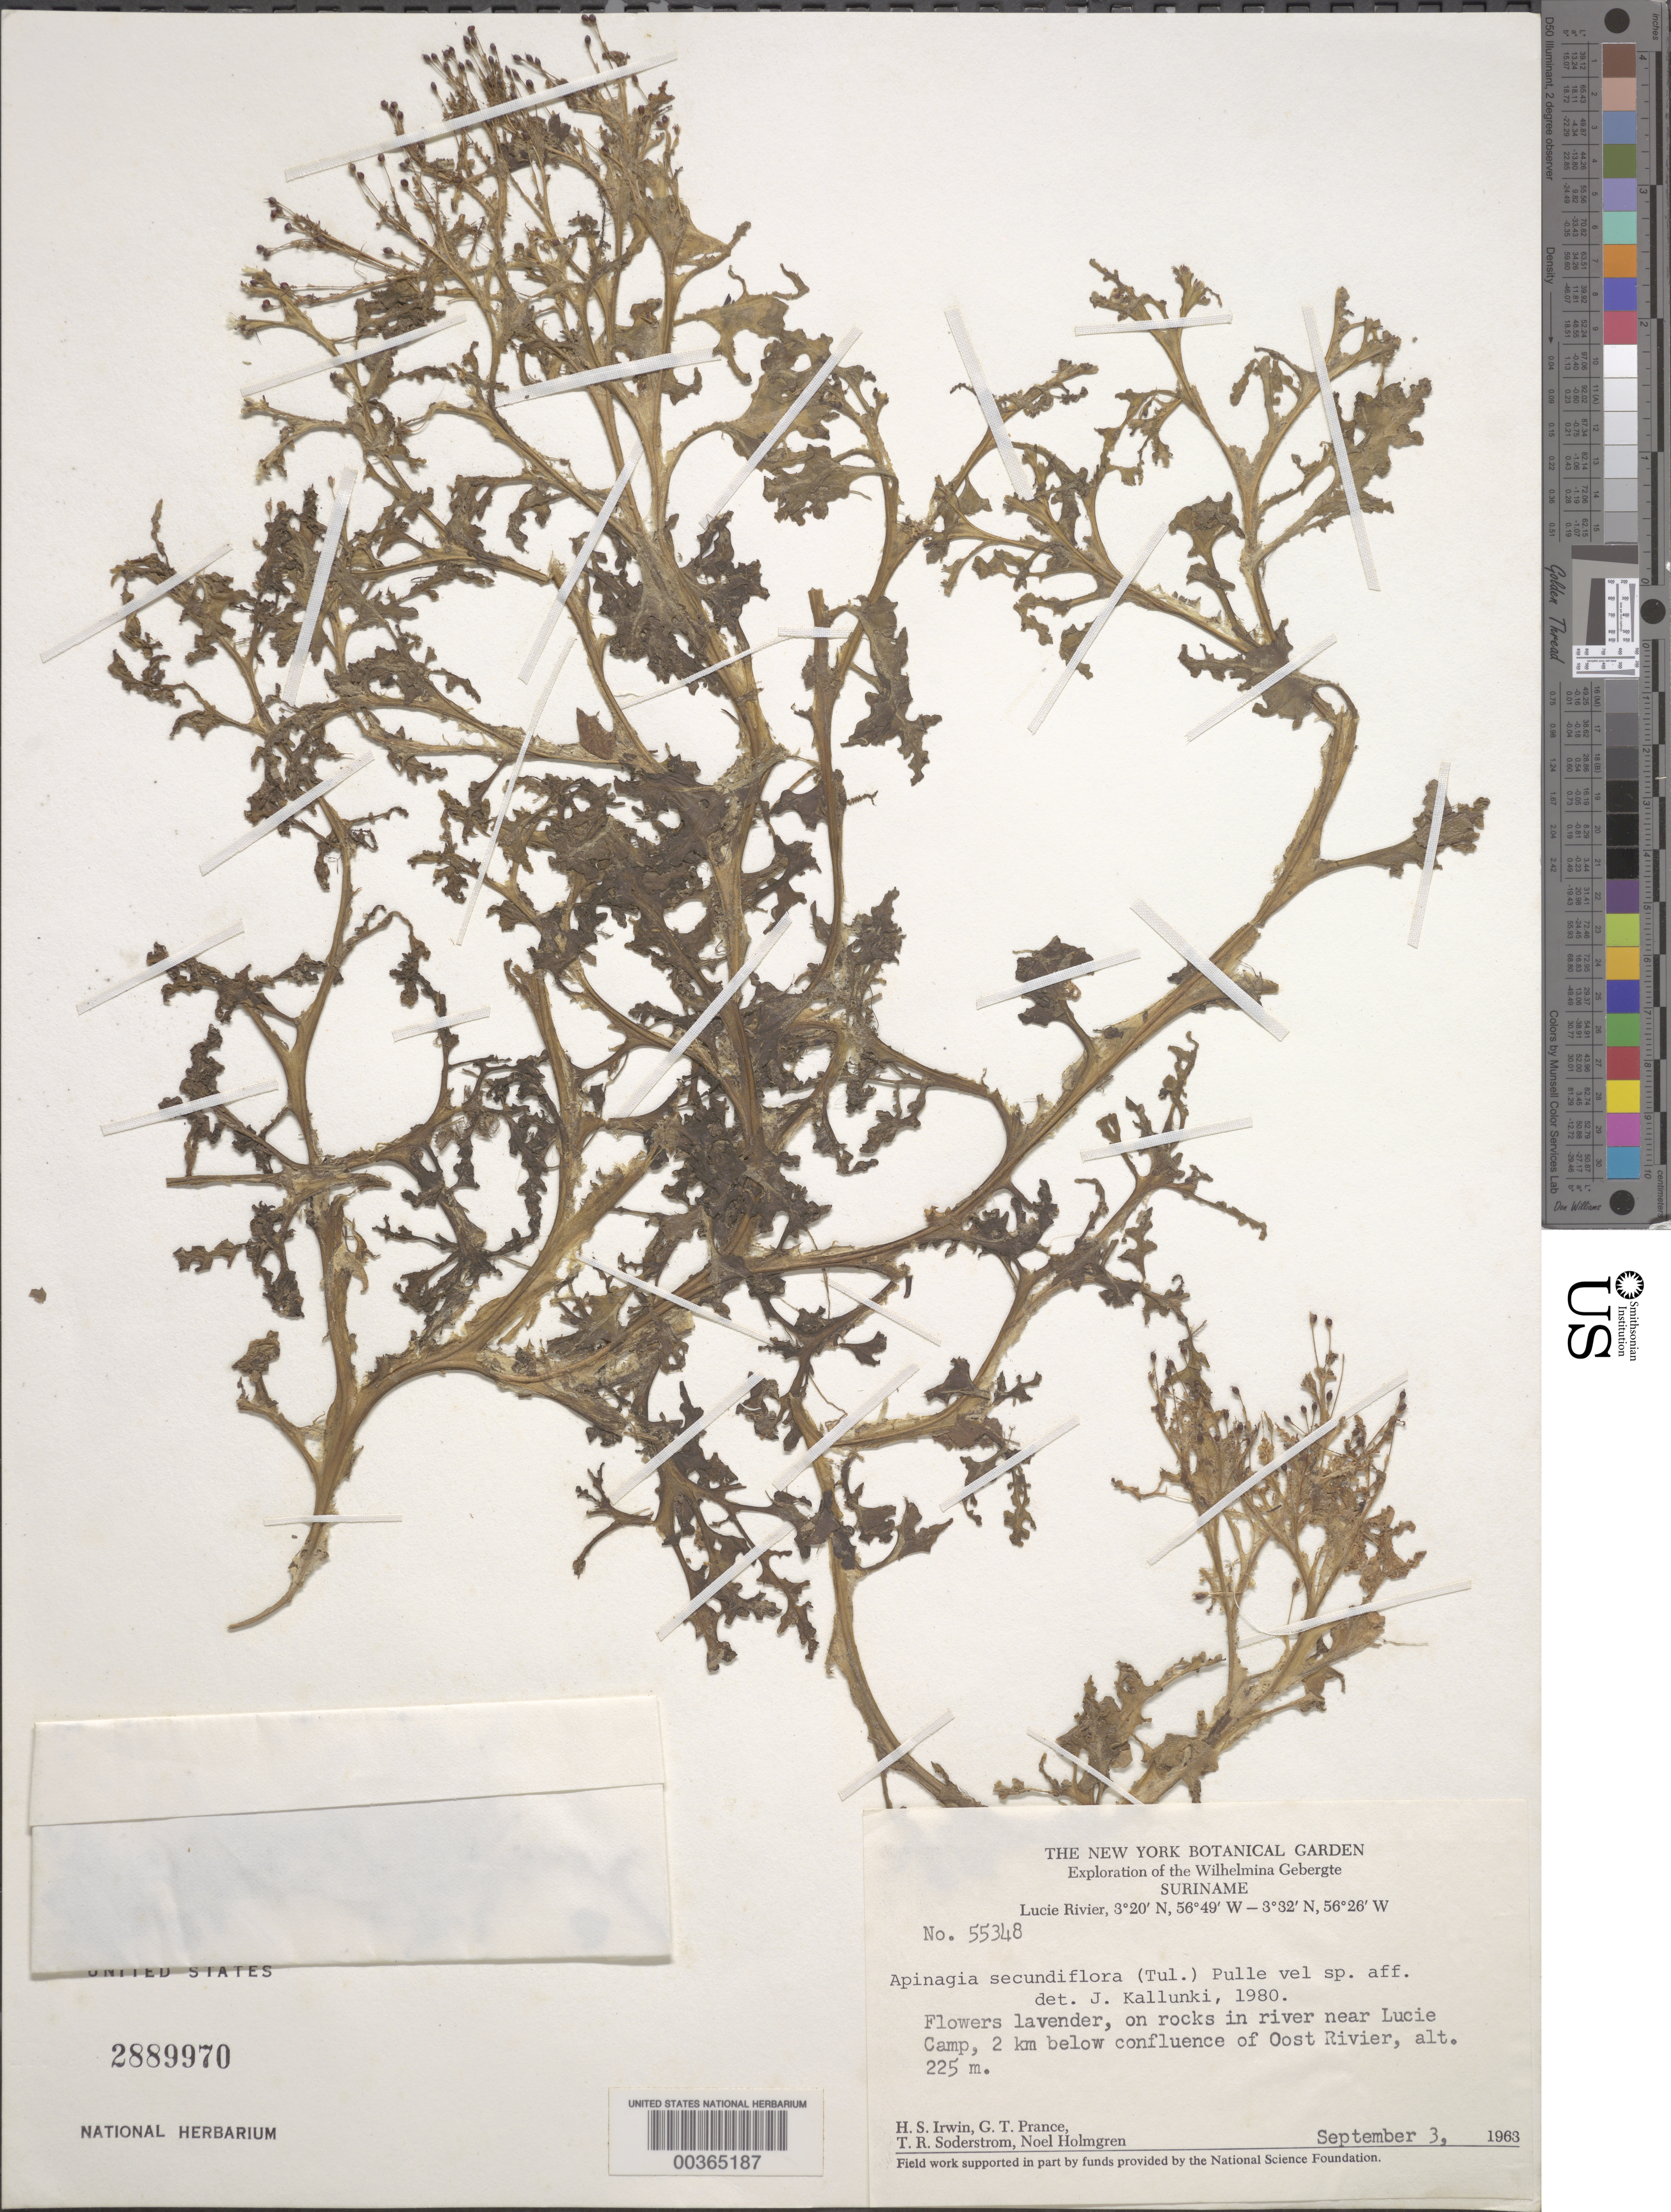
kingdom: Plantae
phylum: Tracheophyta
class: Magnoliopsida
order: Malpighiales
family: Podostemaceae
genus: Apinagia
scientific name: Apinagia secundiflora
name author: (Tul.) Pulle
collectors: H. Irwin, G. T. Prance, T. R. Soderstrom & N. H. Holmgren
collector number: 55348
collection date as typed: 03 Sep 1963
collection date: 1963-09-03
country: Suriname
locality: Near lucie camp, below confluence of oost river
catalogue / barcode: US 2889970